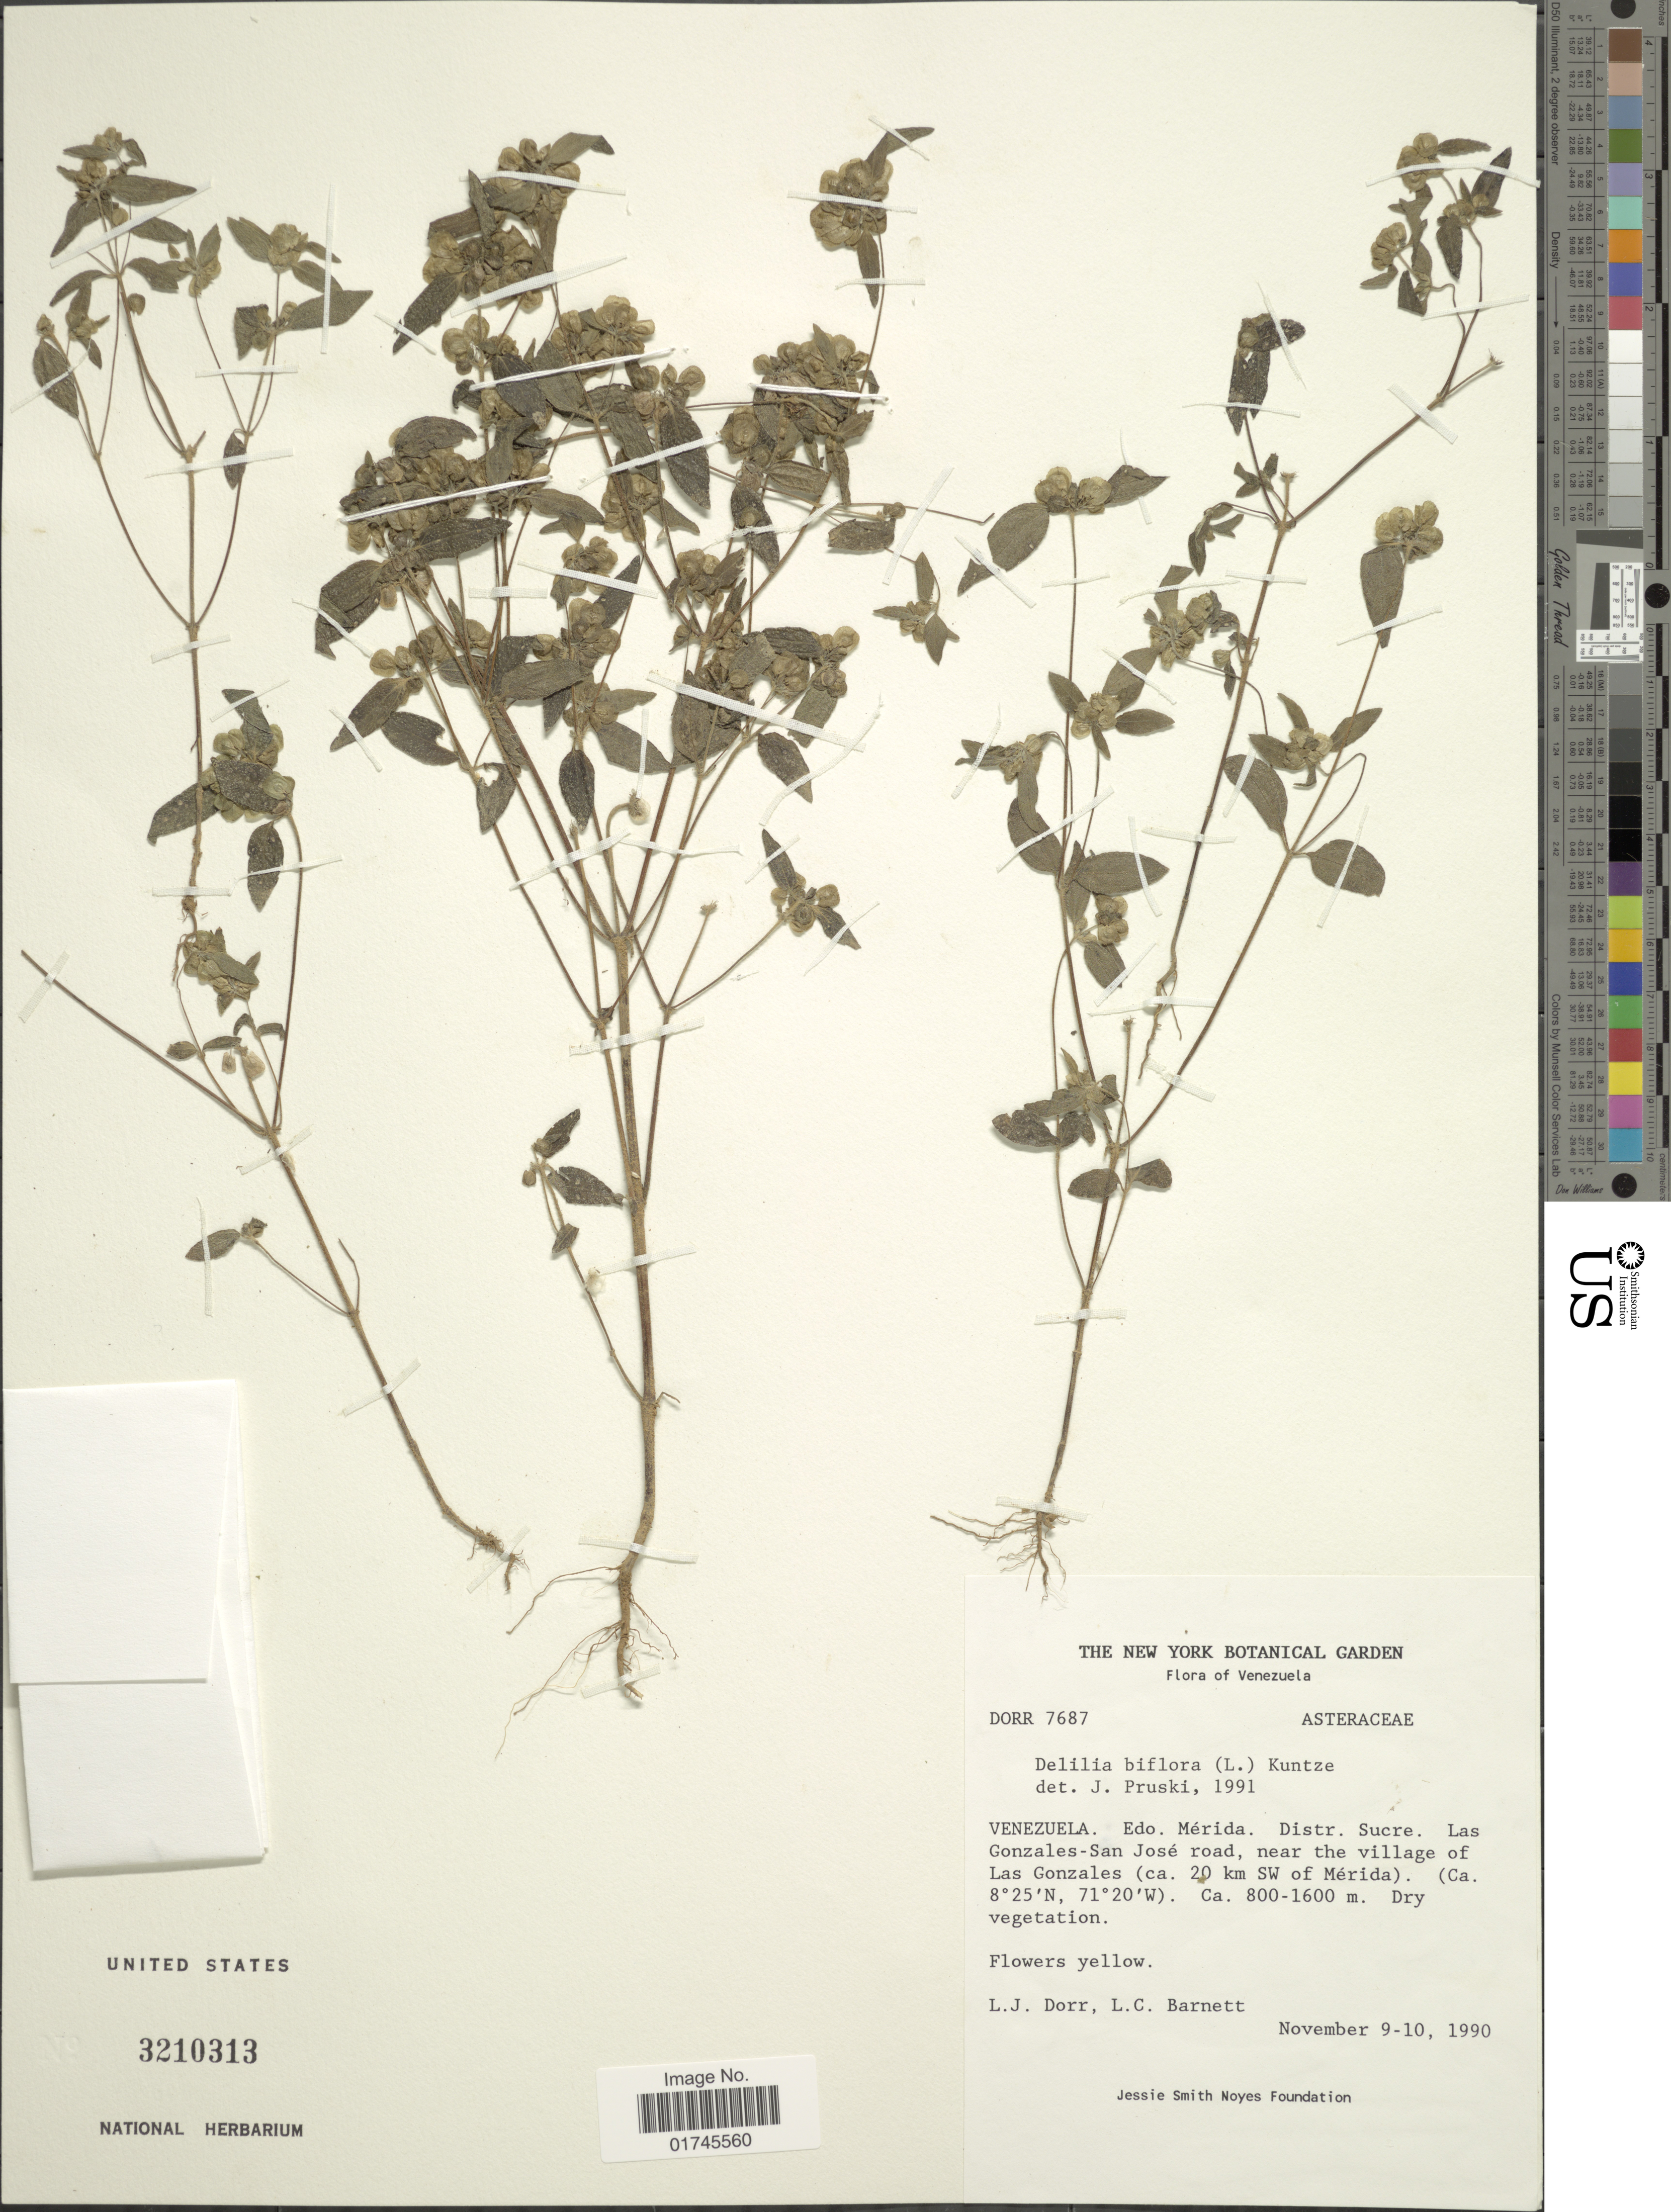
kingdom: Plantae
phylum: Tracheophyta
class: Magnoliopsida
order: Asterales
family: Asteraceae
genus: Delilia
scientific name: Delilia biflora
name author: (L.) Kuntze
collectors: L. J. Dorr & L. C. Barnett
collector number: DORR 7687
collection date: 1990-11-09/1990-11-10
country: Venezuela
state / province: Mérida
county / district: Sucre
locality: Las Gonzales-San Jose road, near the village of Las Gonzales (ca. 20 km SW of Merida)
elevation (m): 800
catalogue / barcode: US 3210313